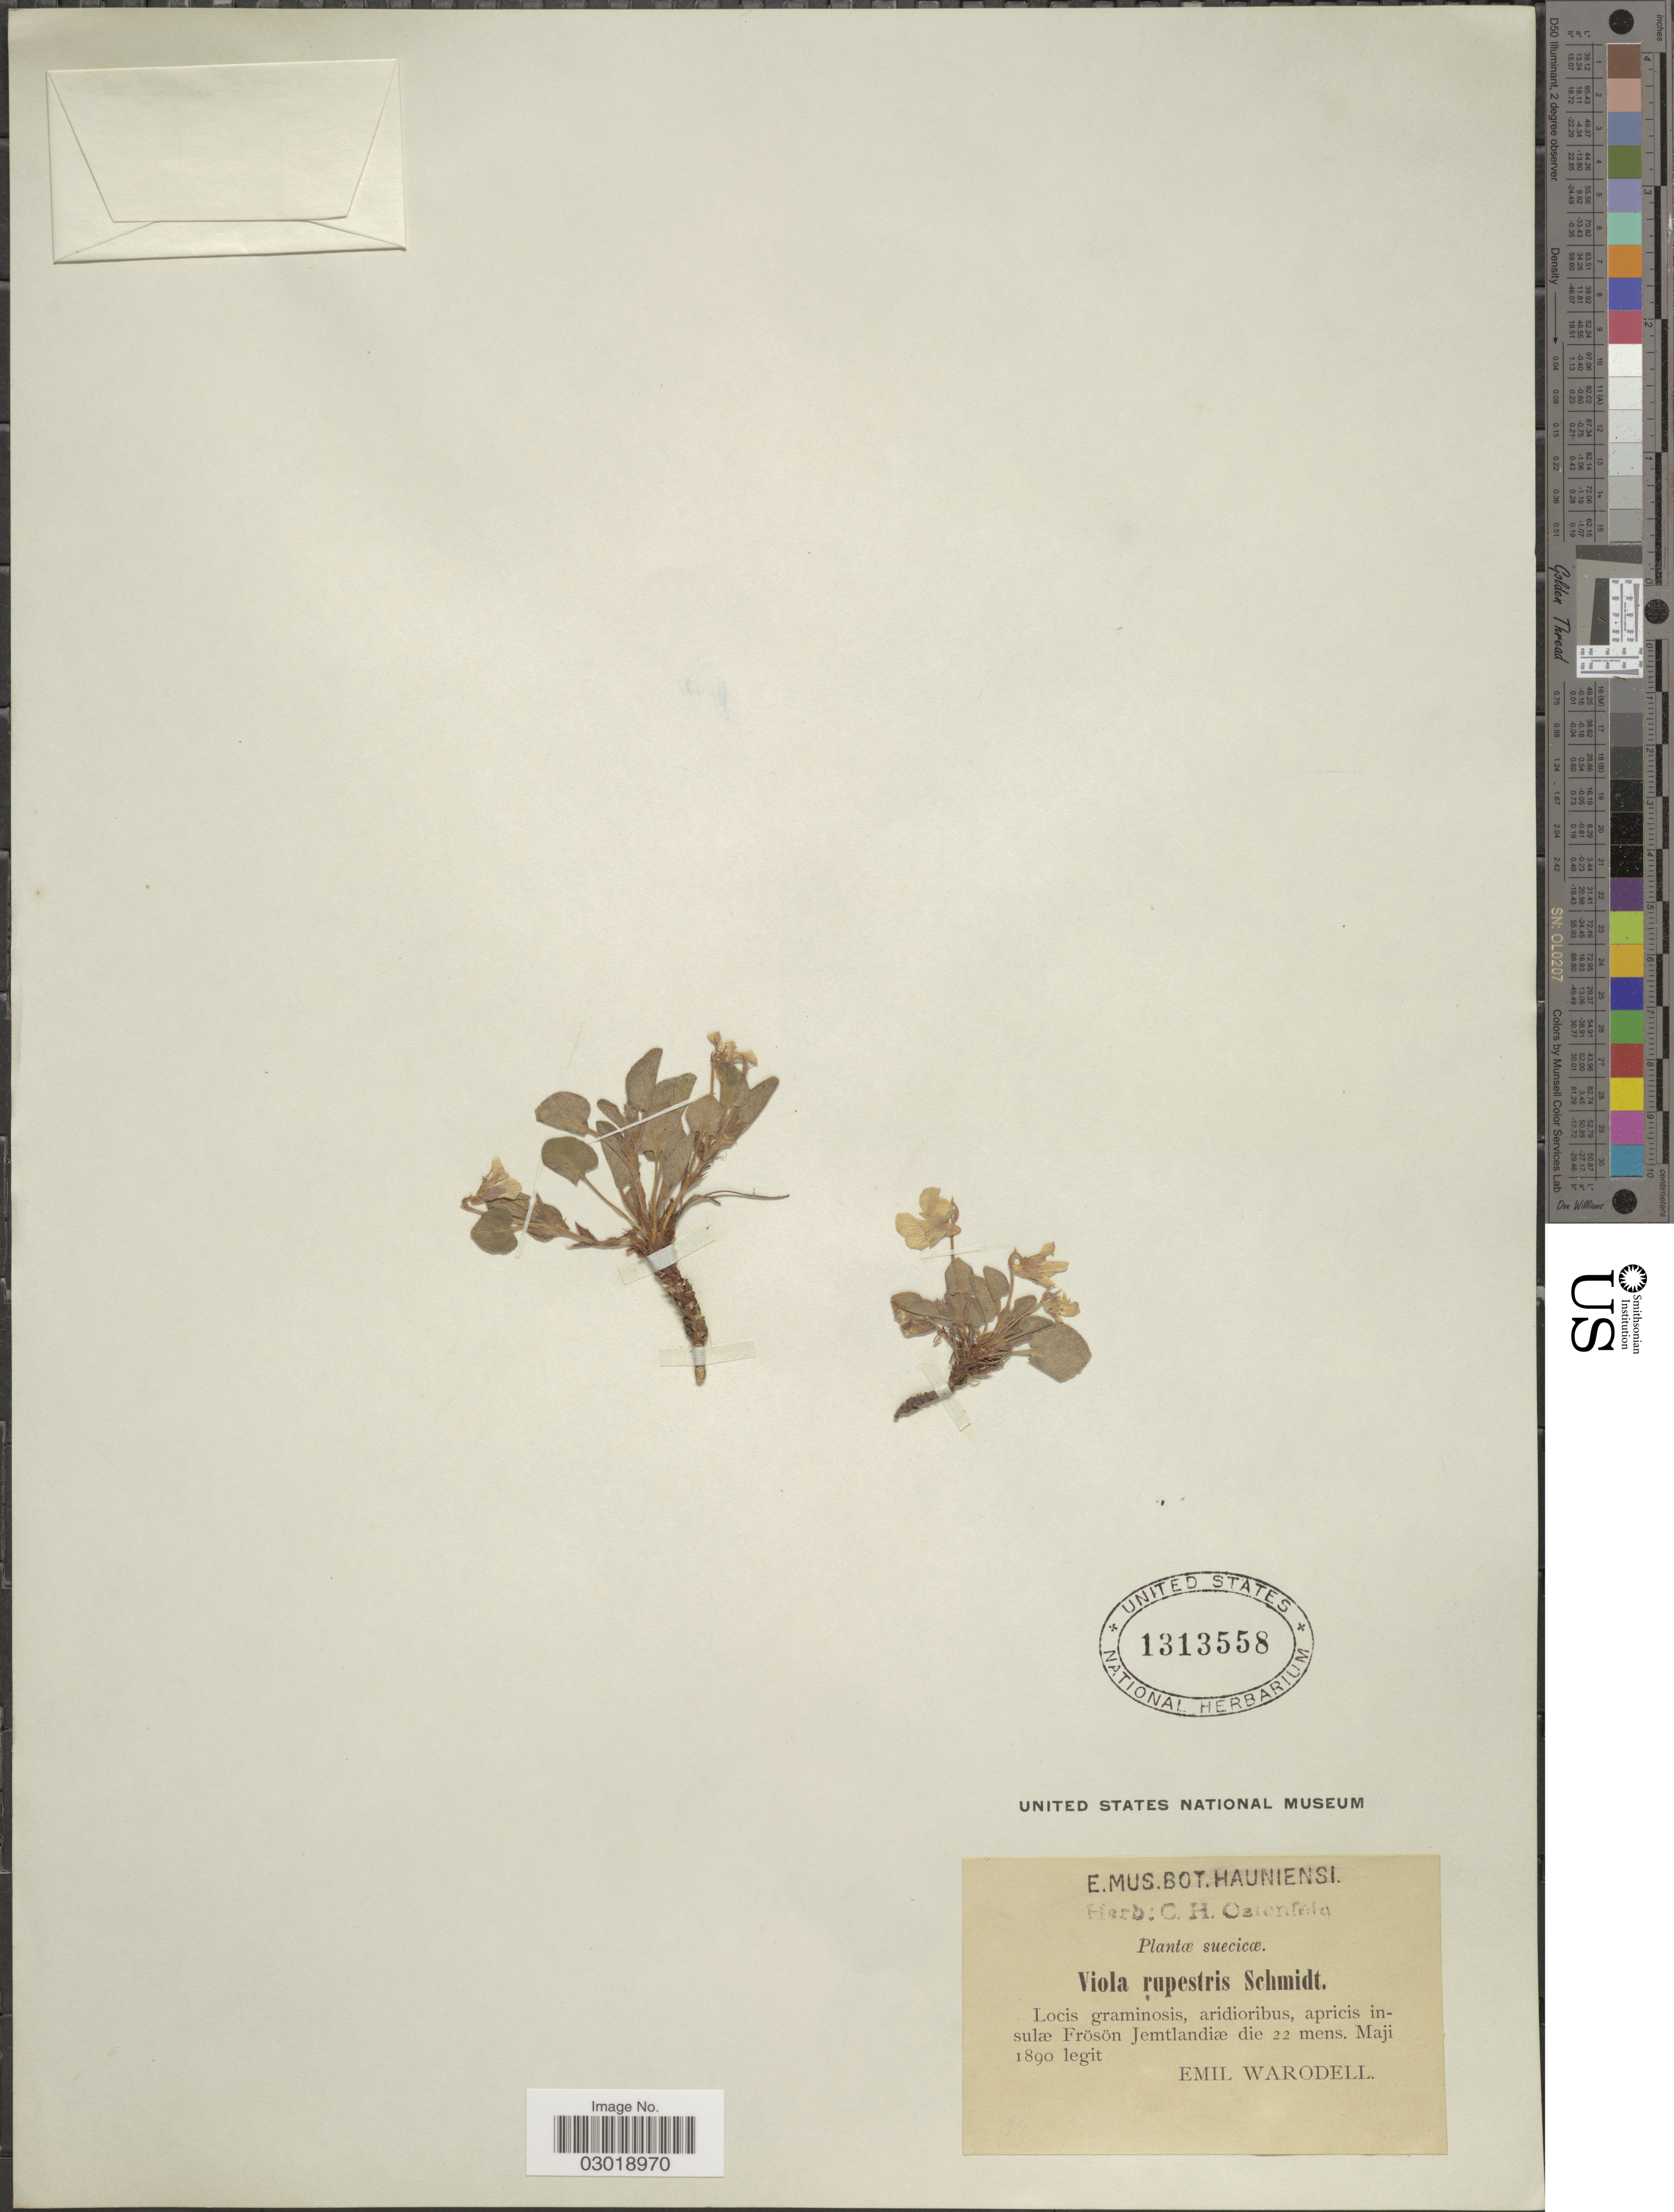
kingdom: Plantae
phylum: Tracheophyta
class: Magnoliopsida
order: Malpighiales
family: Violaceae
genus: Viola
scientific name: Viola rupestris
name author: F.W. Schmidt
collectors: E. Warodell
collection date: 1890-05-22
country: Sweden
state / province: Jämtland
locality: Suecicæ. Apricis insulæ Frösön Jemtlandiæ.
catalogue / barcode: US 1313558